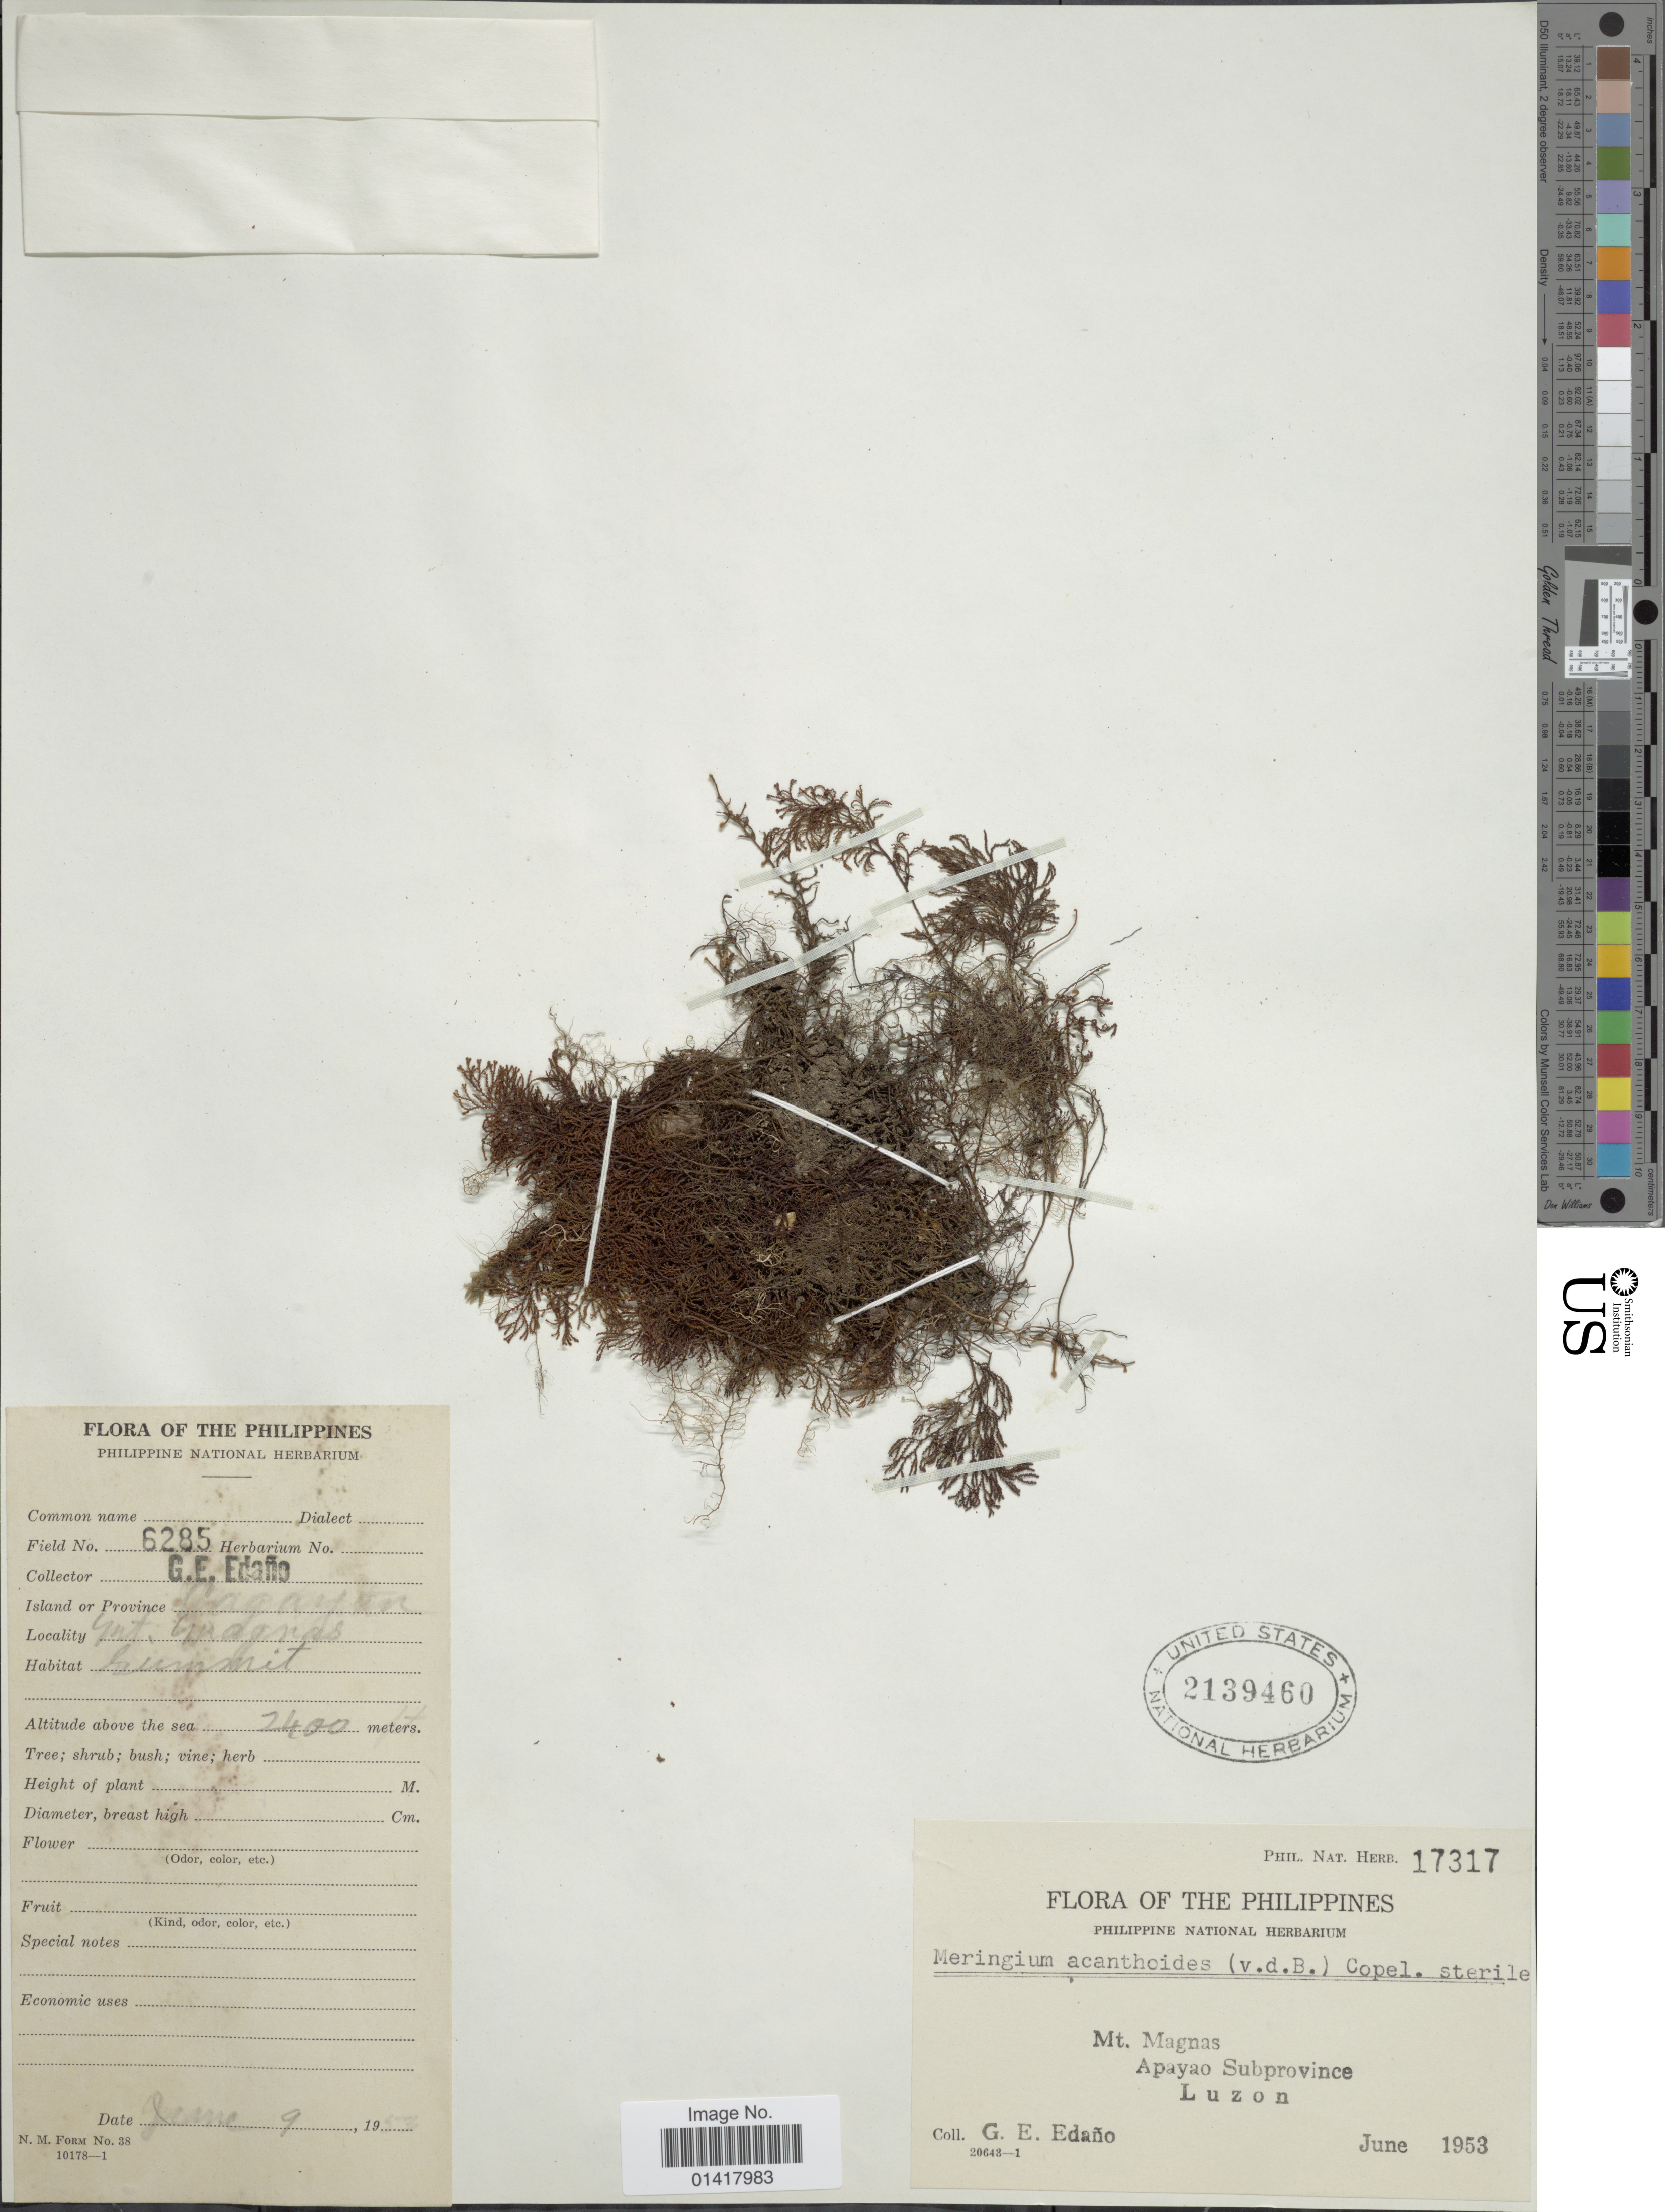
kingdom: Plantae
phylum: Tracheophyta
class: Polypodiopsida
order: Hymenophyllales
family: Hymenophyllaceae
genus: Hymenophyllum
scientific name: Hymenophyllum acanthoides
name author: (Bosch) Rosenst.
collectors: G. Edaño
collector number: Phil. Nat Herb. 17317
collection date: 1953-06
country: Philippines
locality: Luzon. Mt. Magnas, Apayao Subprovince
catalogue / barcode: US 2139460